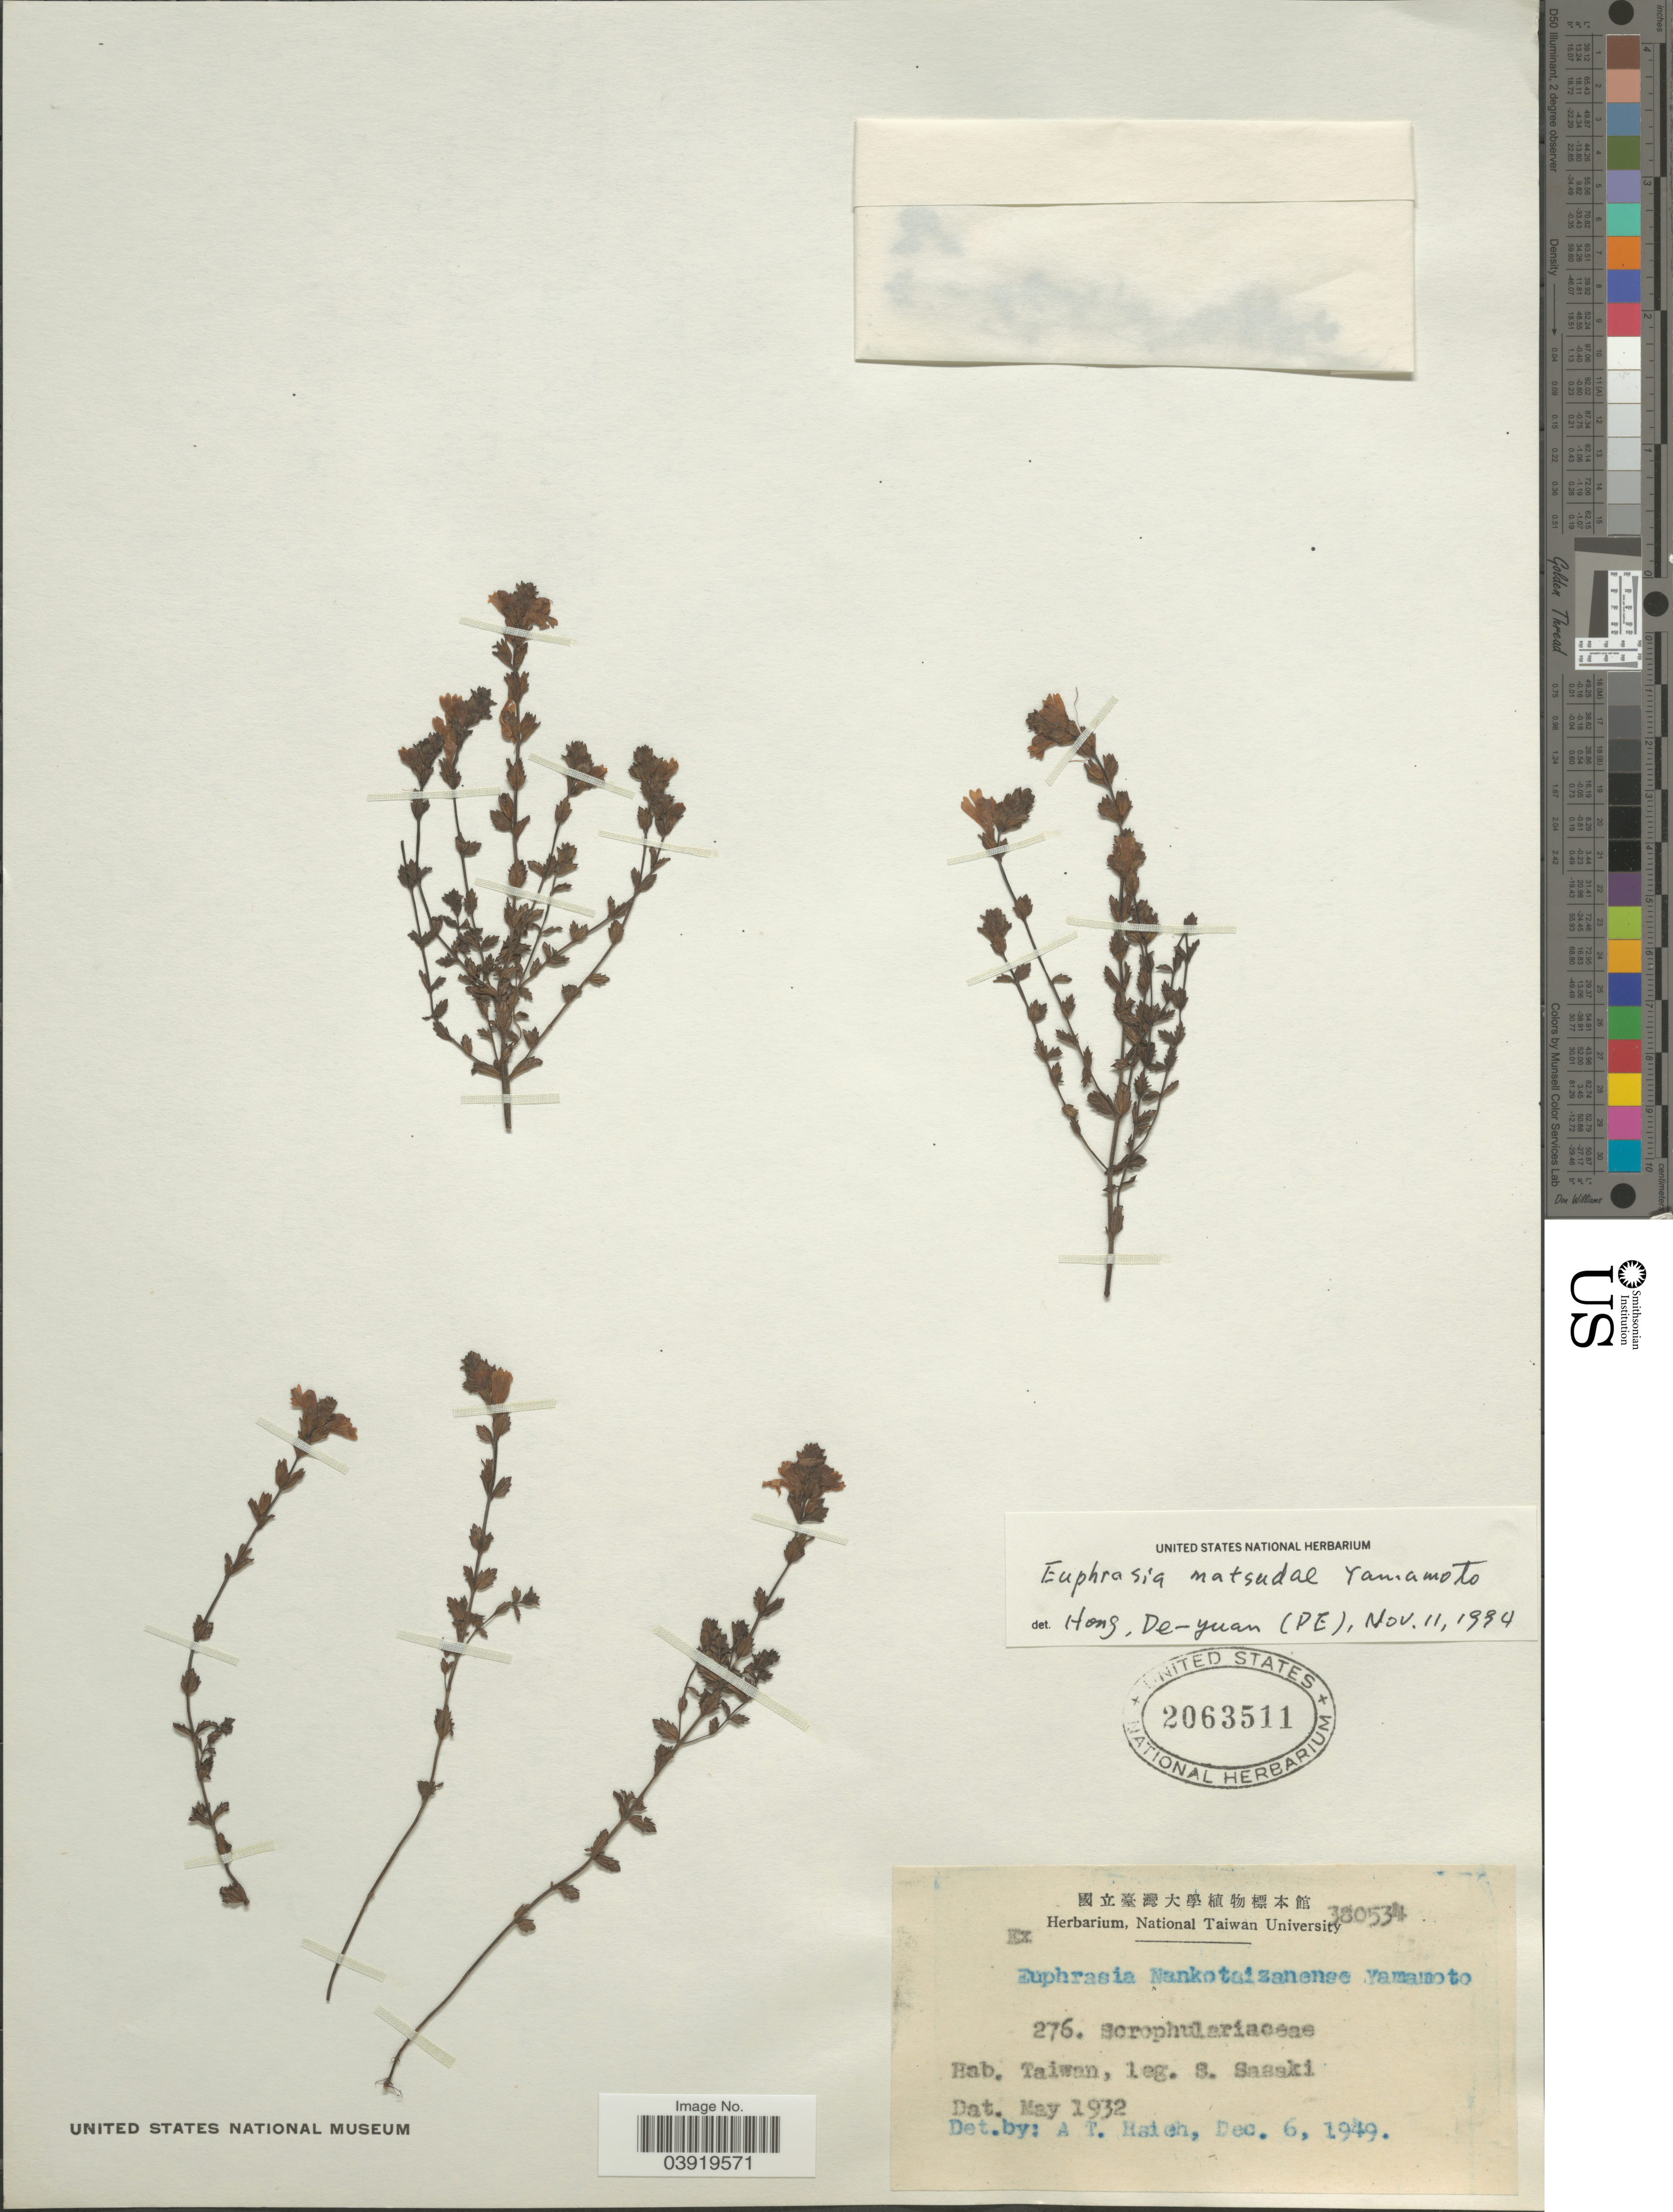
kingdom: Plantae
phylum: Tracheophyta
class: Magnoliopsida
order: Lamiales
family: Orobanchaceae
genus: Euphrasia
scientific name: Euphrasia matsudae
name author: Yamam.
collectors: S. Sasaki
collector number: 276/380534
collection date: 1932-05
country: Taiwan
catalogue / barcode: US 2063511